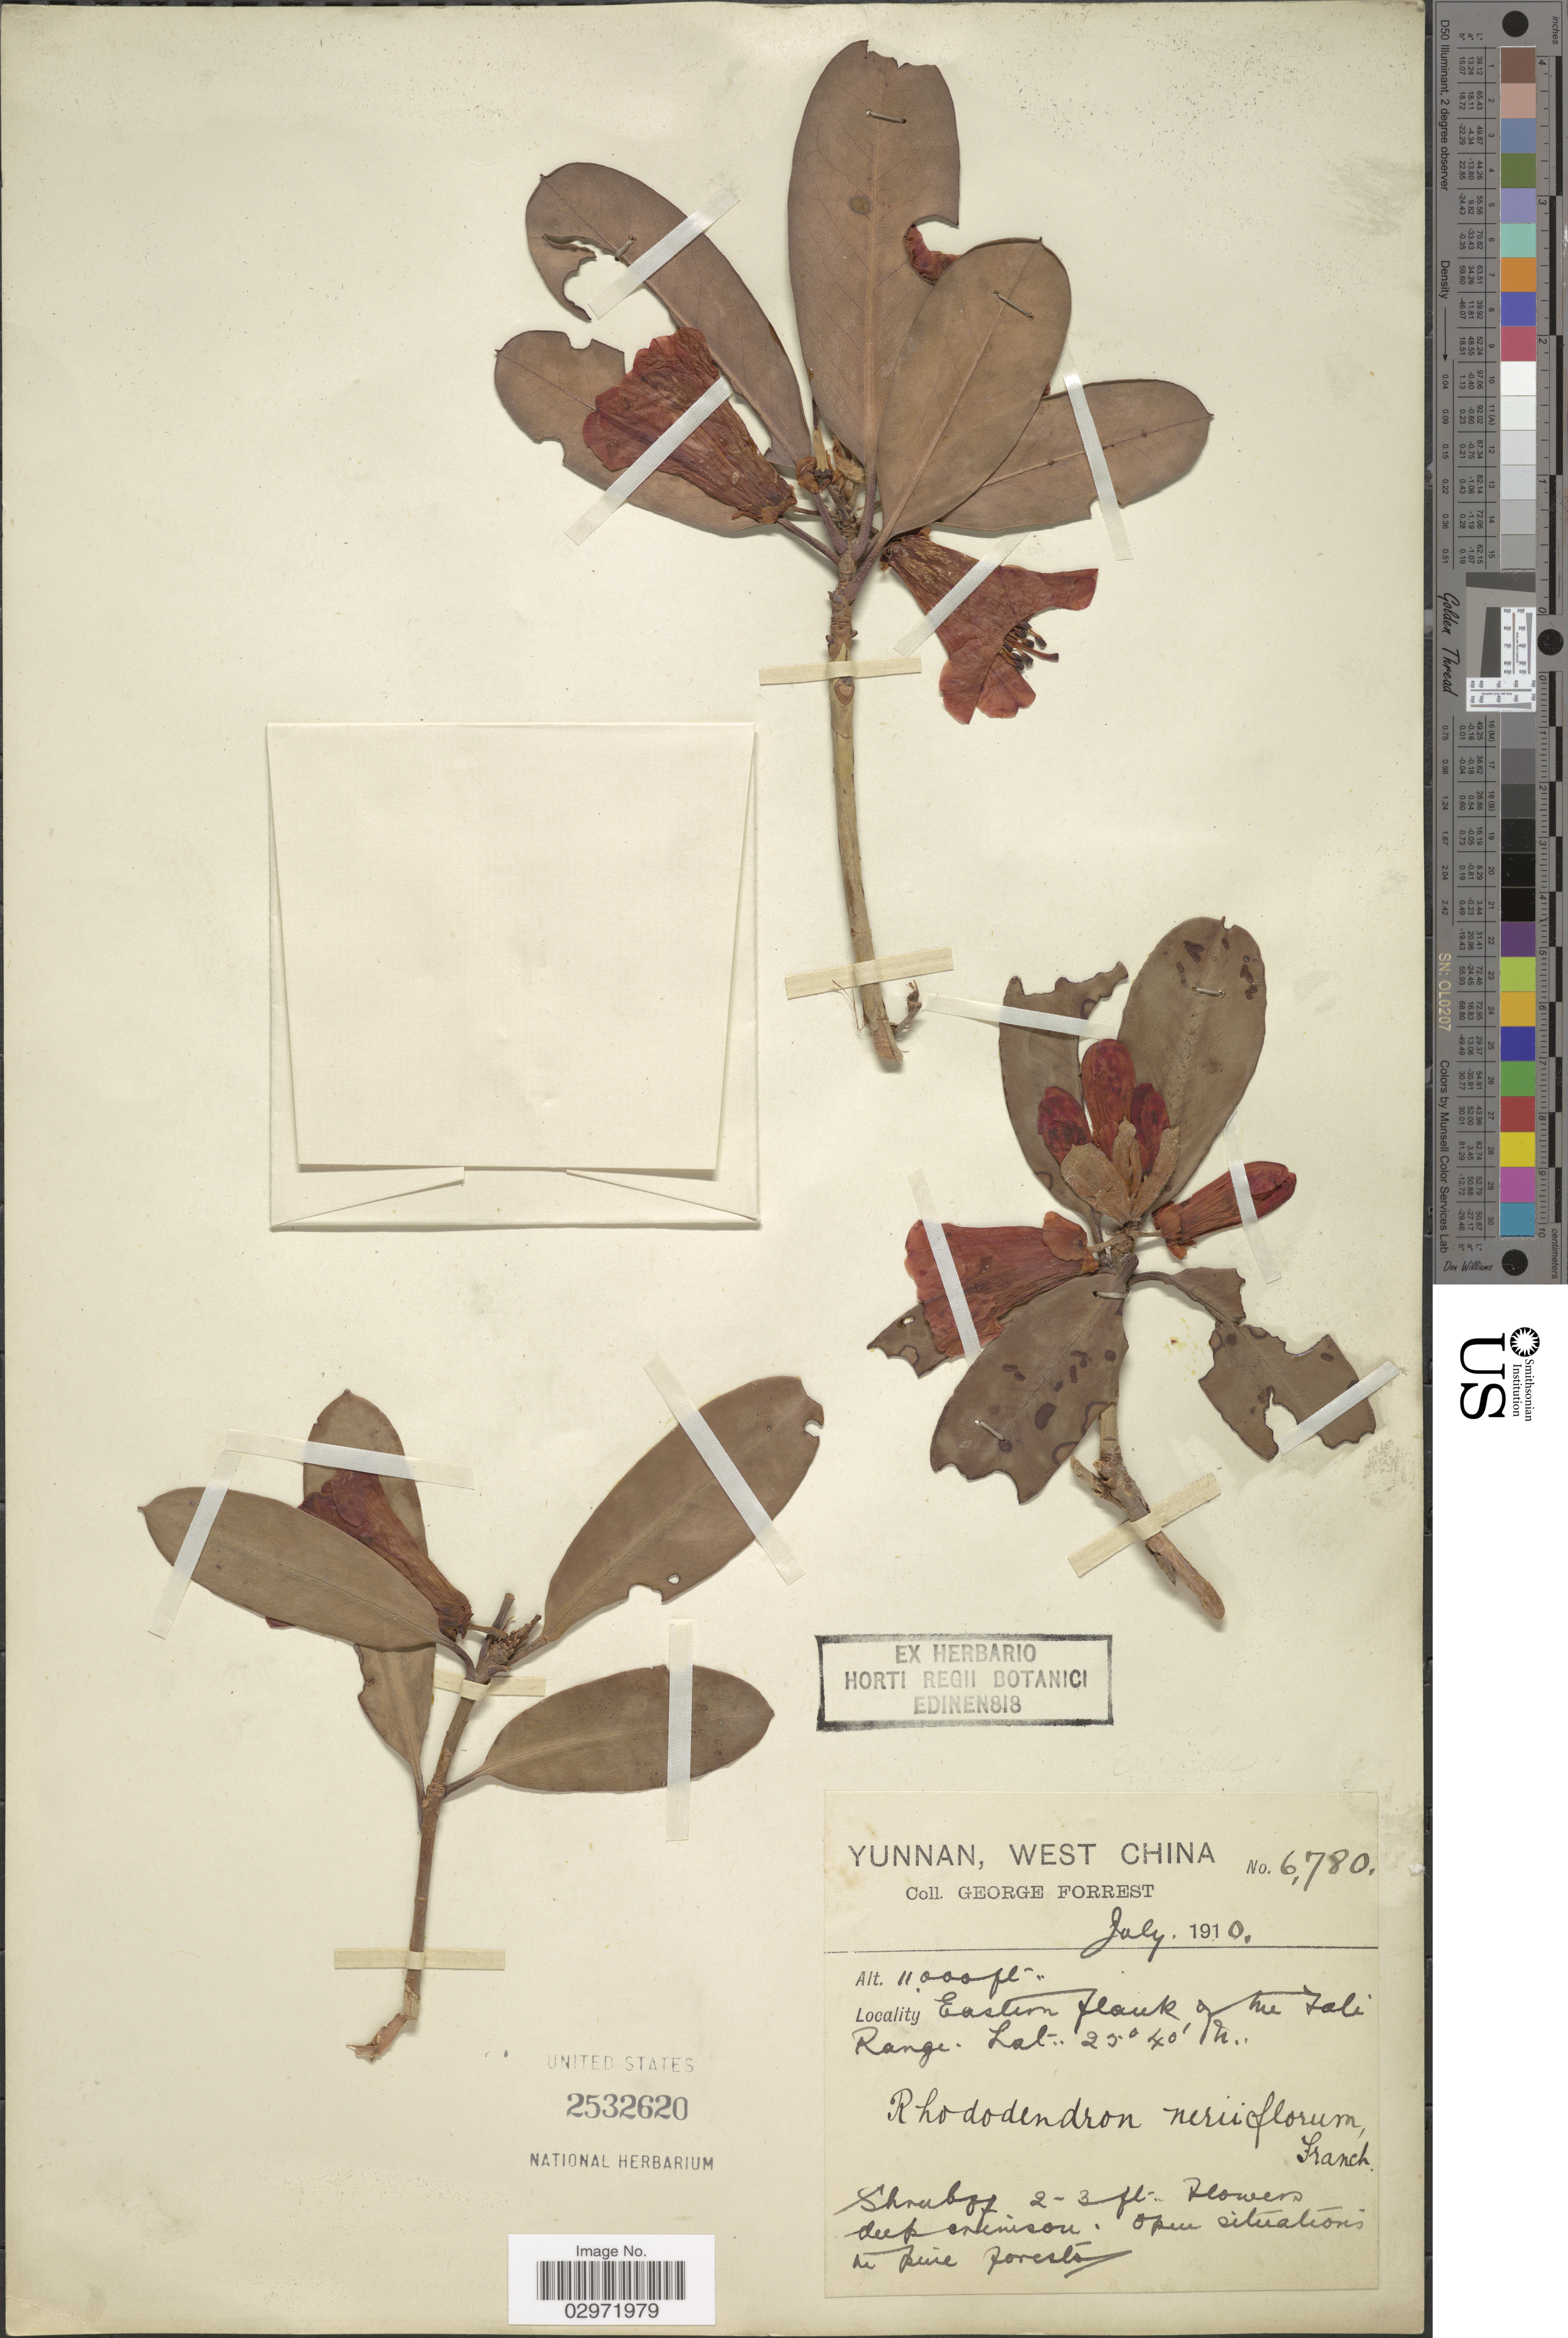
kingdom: Plantae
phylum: Tracheophyta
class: Magnoliopsida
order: Ericales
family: Ericaceae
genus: Rhododendron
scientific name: Rhododendron neriiflorum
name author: Franch.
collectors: G. Forrest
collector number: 6780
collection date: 1910-07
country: China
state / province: Yunnan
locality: West China, Eastern flank of the Tali Range.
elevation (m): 3353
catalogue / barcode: US 2532620